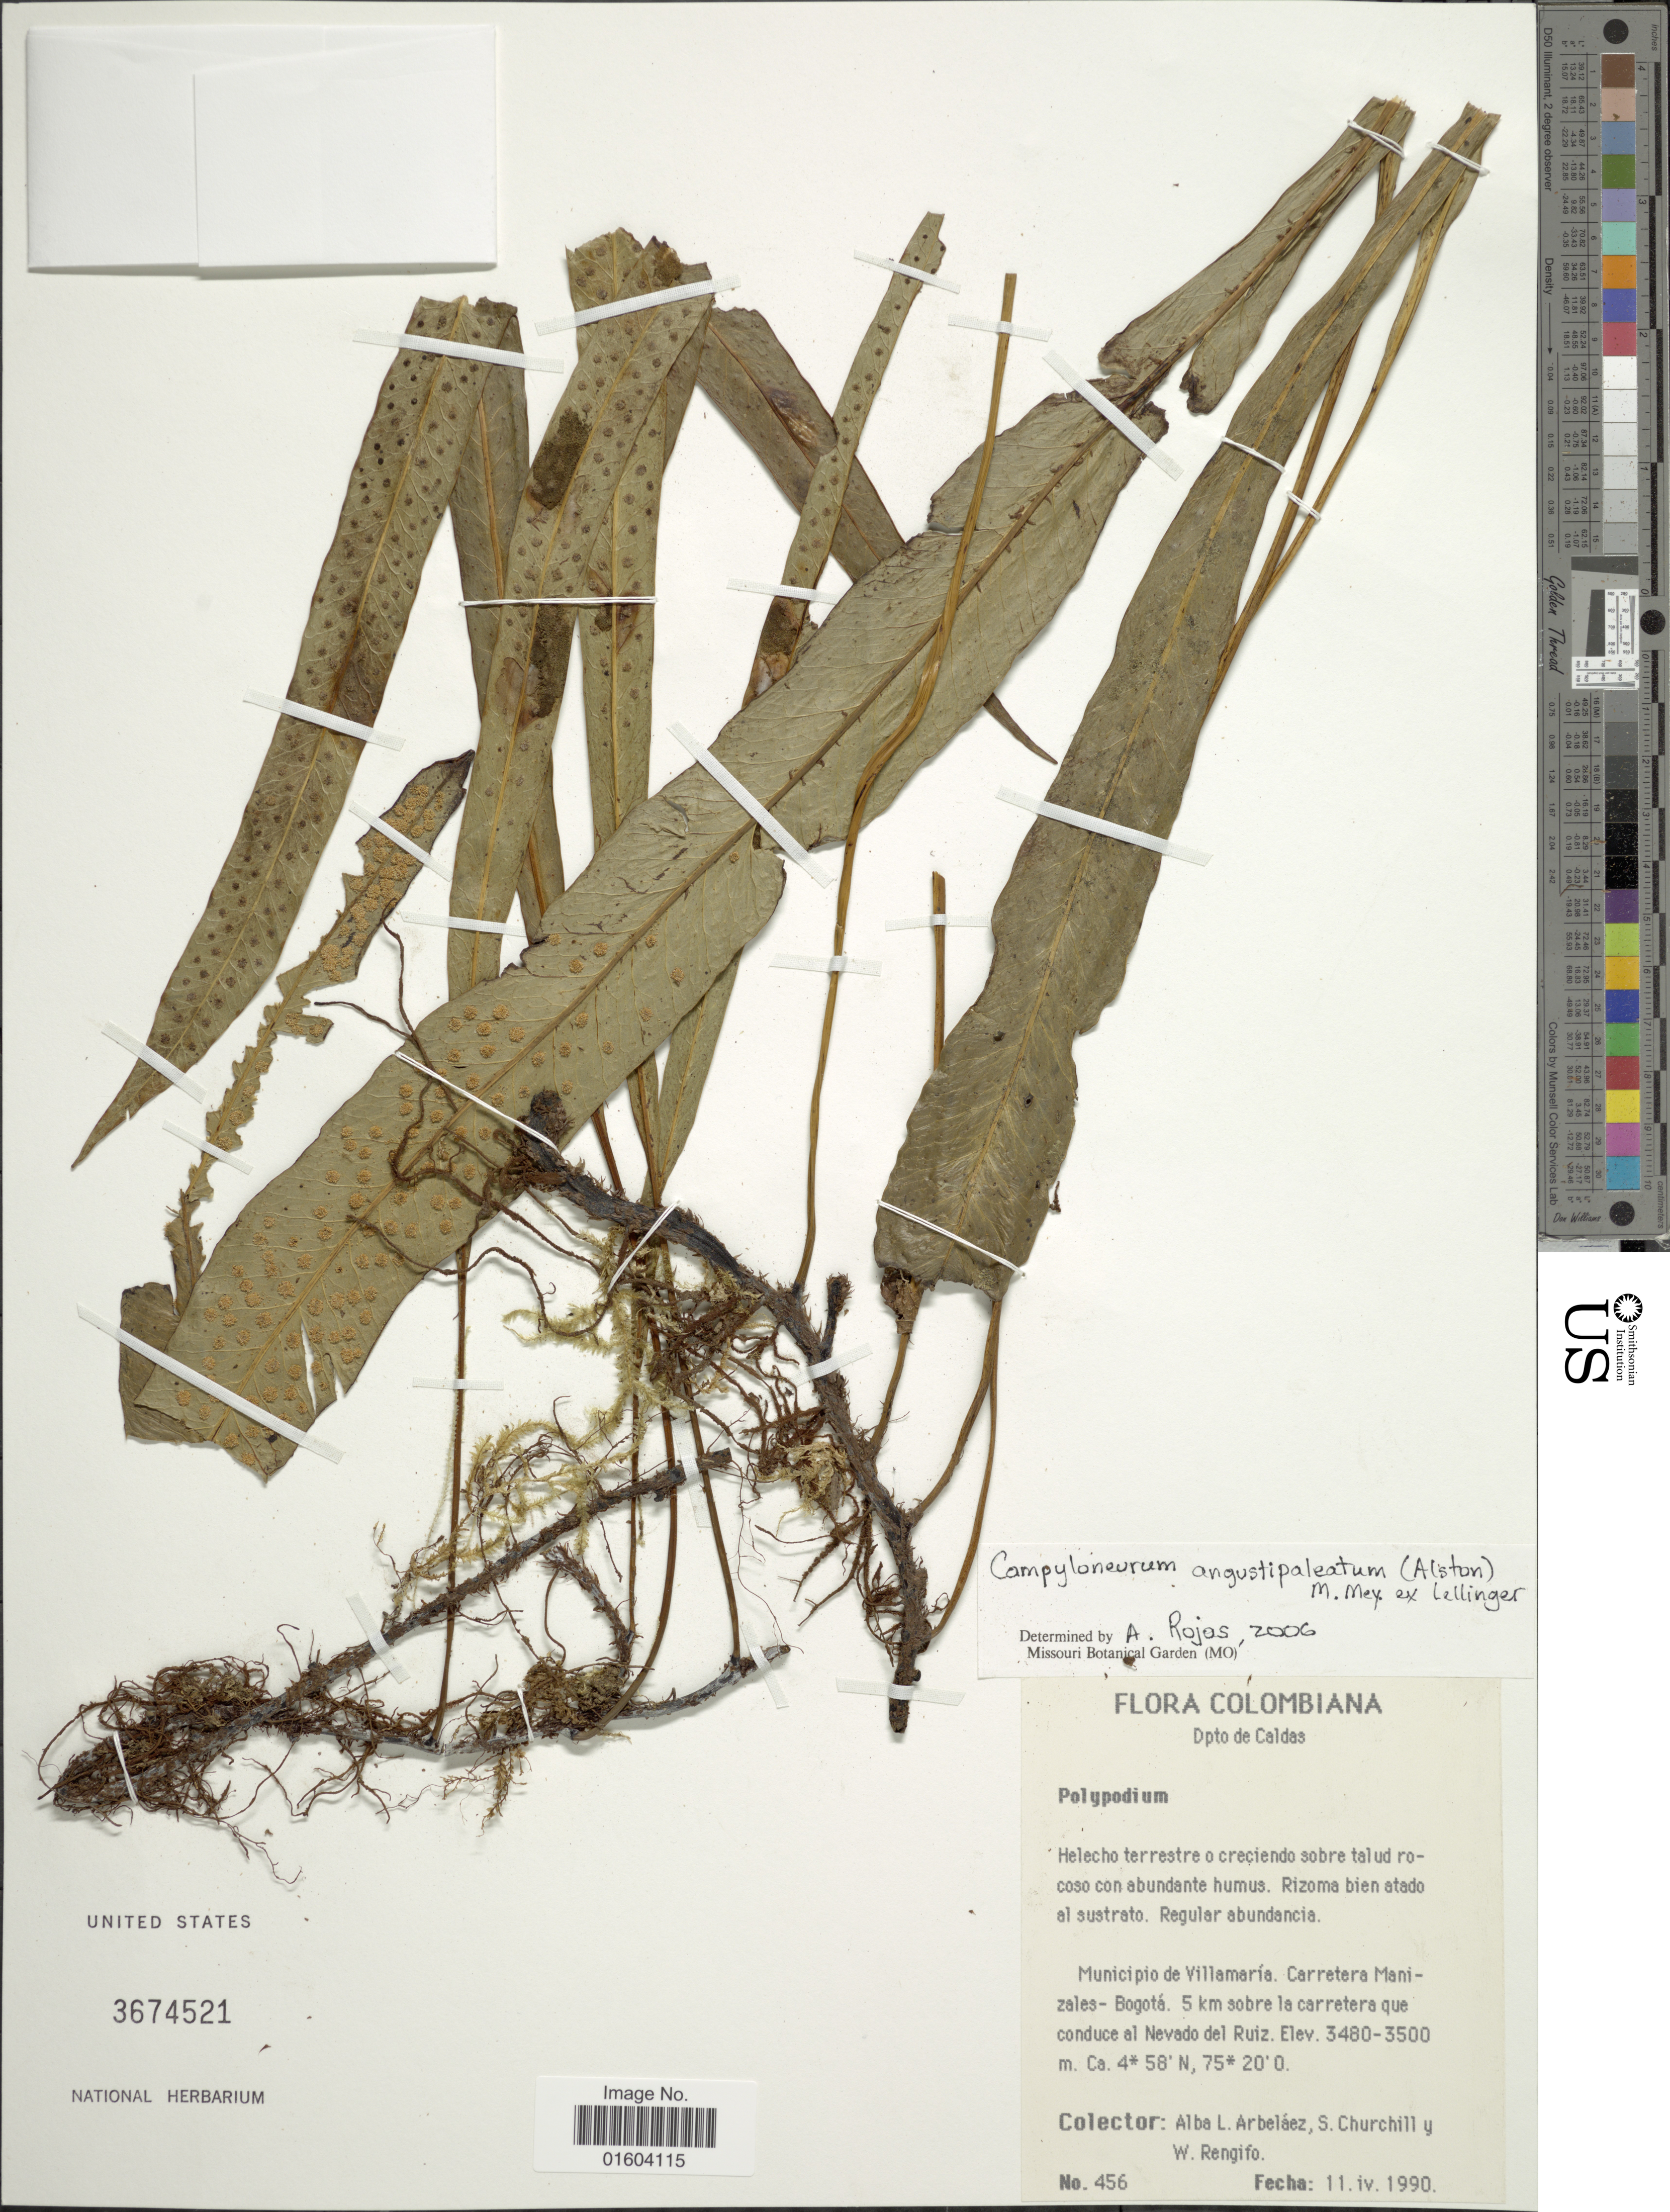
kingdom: Plantae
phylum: Tracheophyta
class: Polypodiopsida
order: Polypodiales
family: Polypodiaceae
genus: Campyloneurum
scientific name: Campyloneurum angustipaleatum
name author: (Alston) Lellinger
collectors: A. L. Arbelaez, S. Churchill & W. Rengifo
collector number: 456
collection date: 1990-04-11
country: Colombia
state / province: Caldas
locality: Dpto de Caldas. Municipio de Villamaria, Carretera Manizales - Bogota. 5 km sobre la carretera que Conduce al Nevado del Ruiz.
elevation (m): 3480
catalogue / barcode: US 3674521